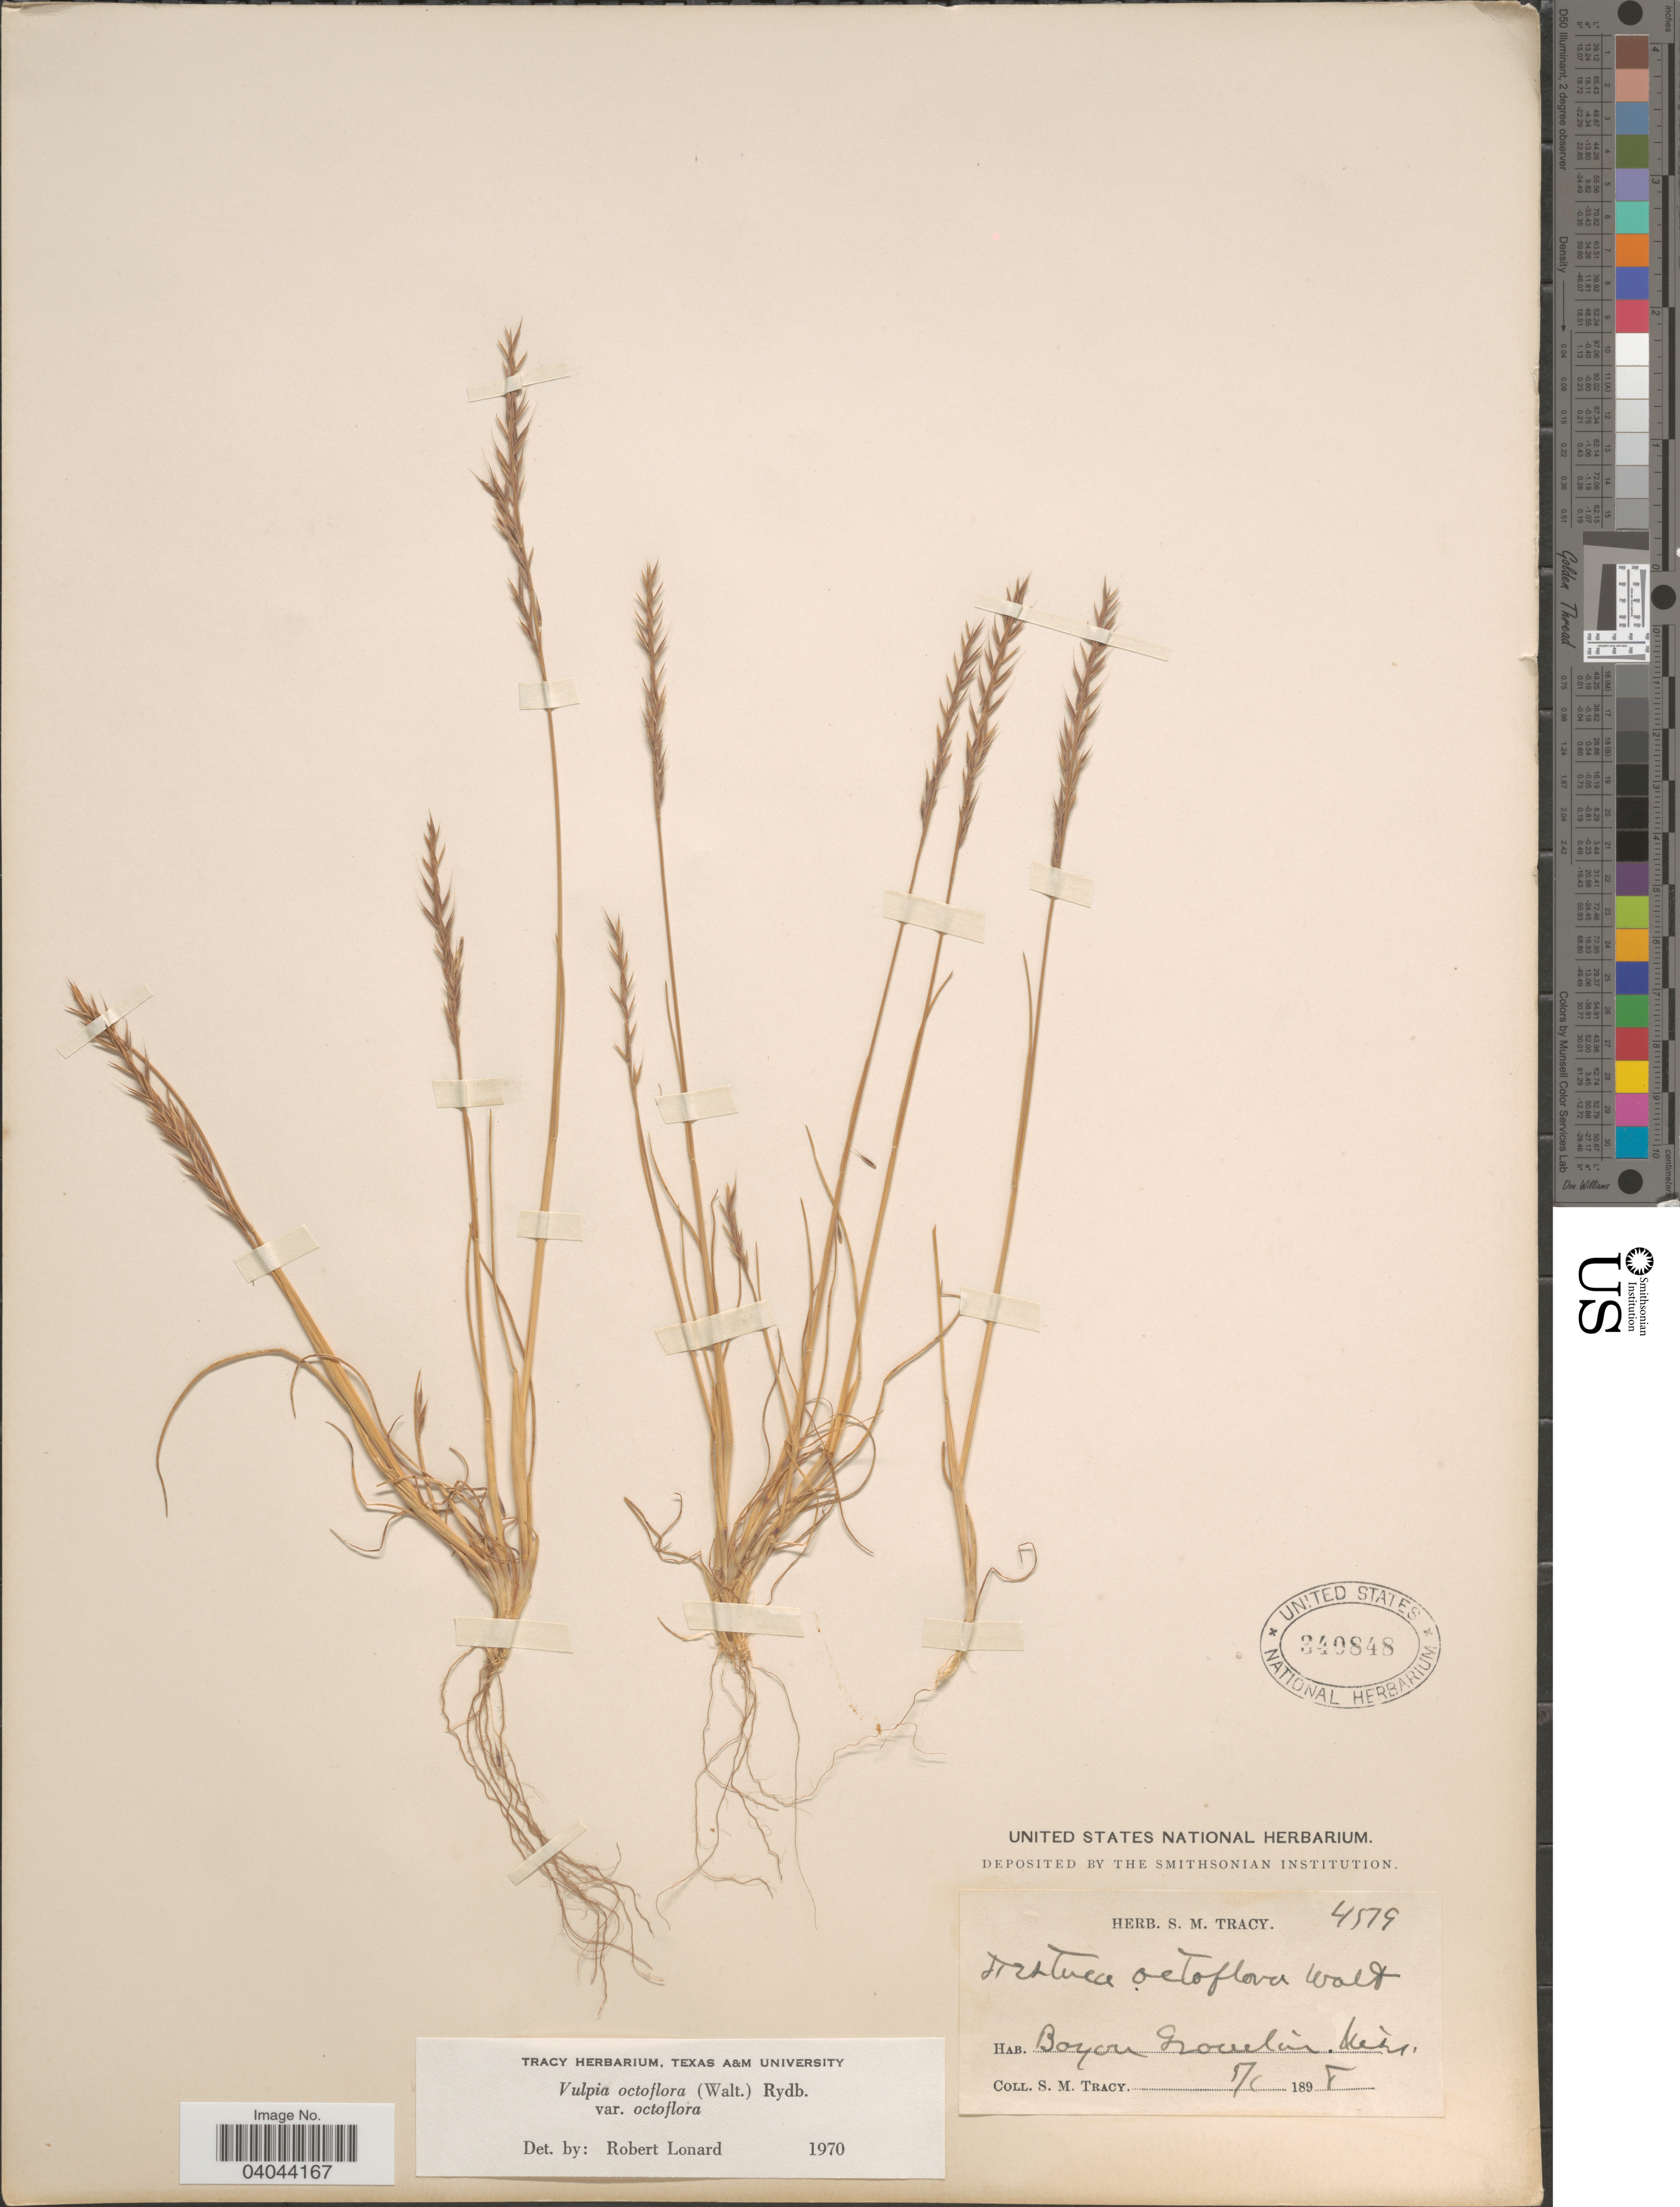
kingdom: Plantae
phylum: Tracheophyta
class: Liliopsida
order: Poales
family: Poaceae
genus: Festuca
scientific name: Festuca octoflora var. octoflora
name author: Walter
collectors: S. M. Tracy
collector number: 4579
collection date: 1898-05-06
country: United States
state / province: Mississippi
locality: Bayou Graveline.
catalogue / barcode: US 340848